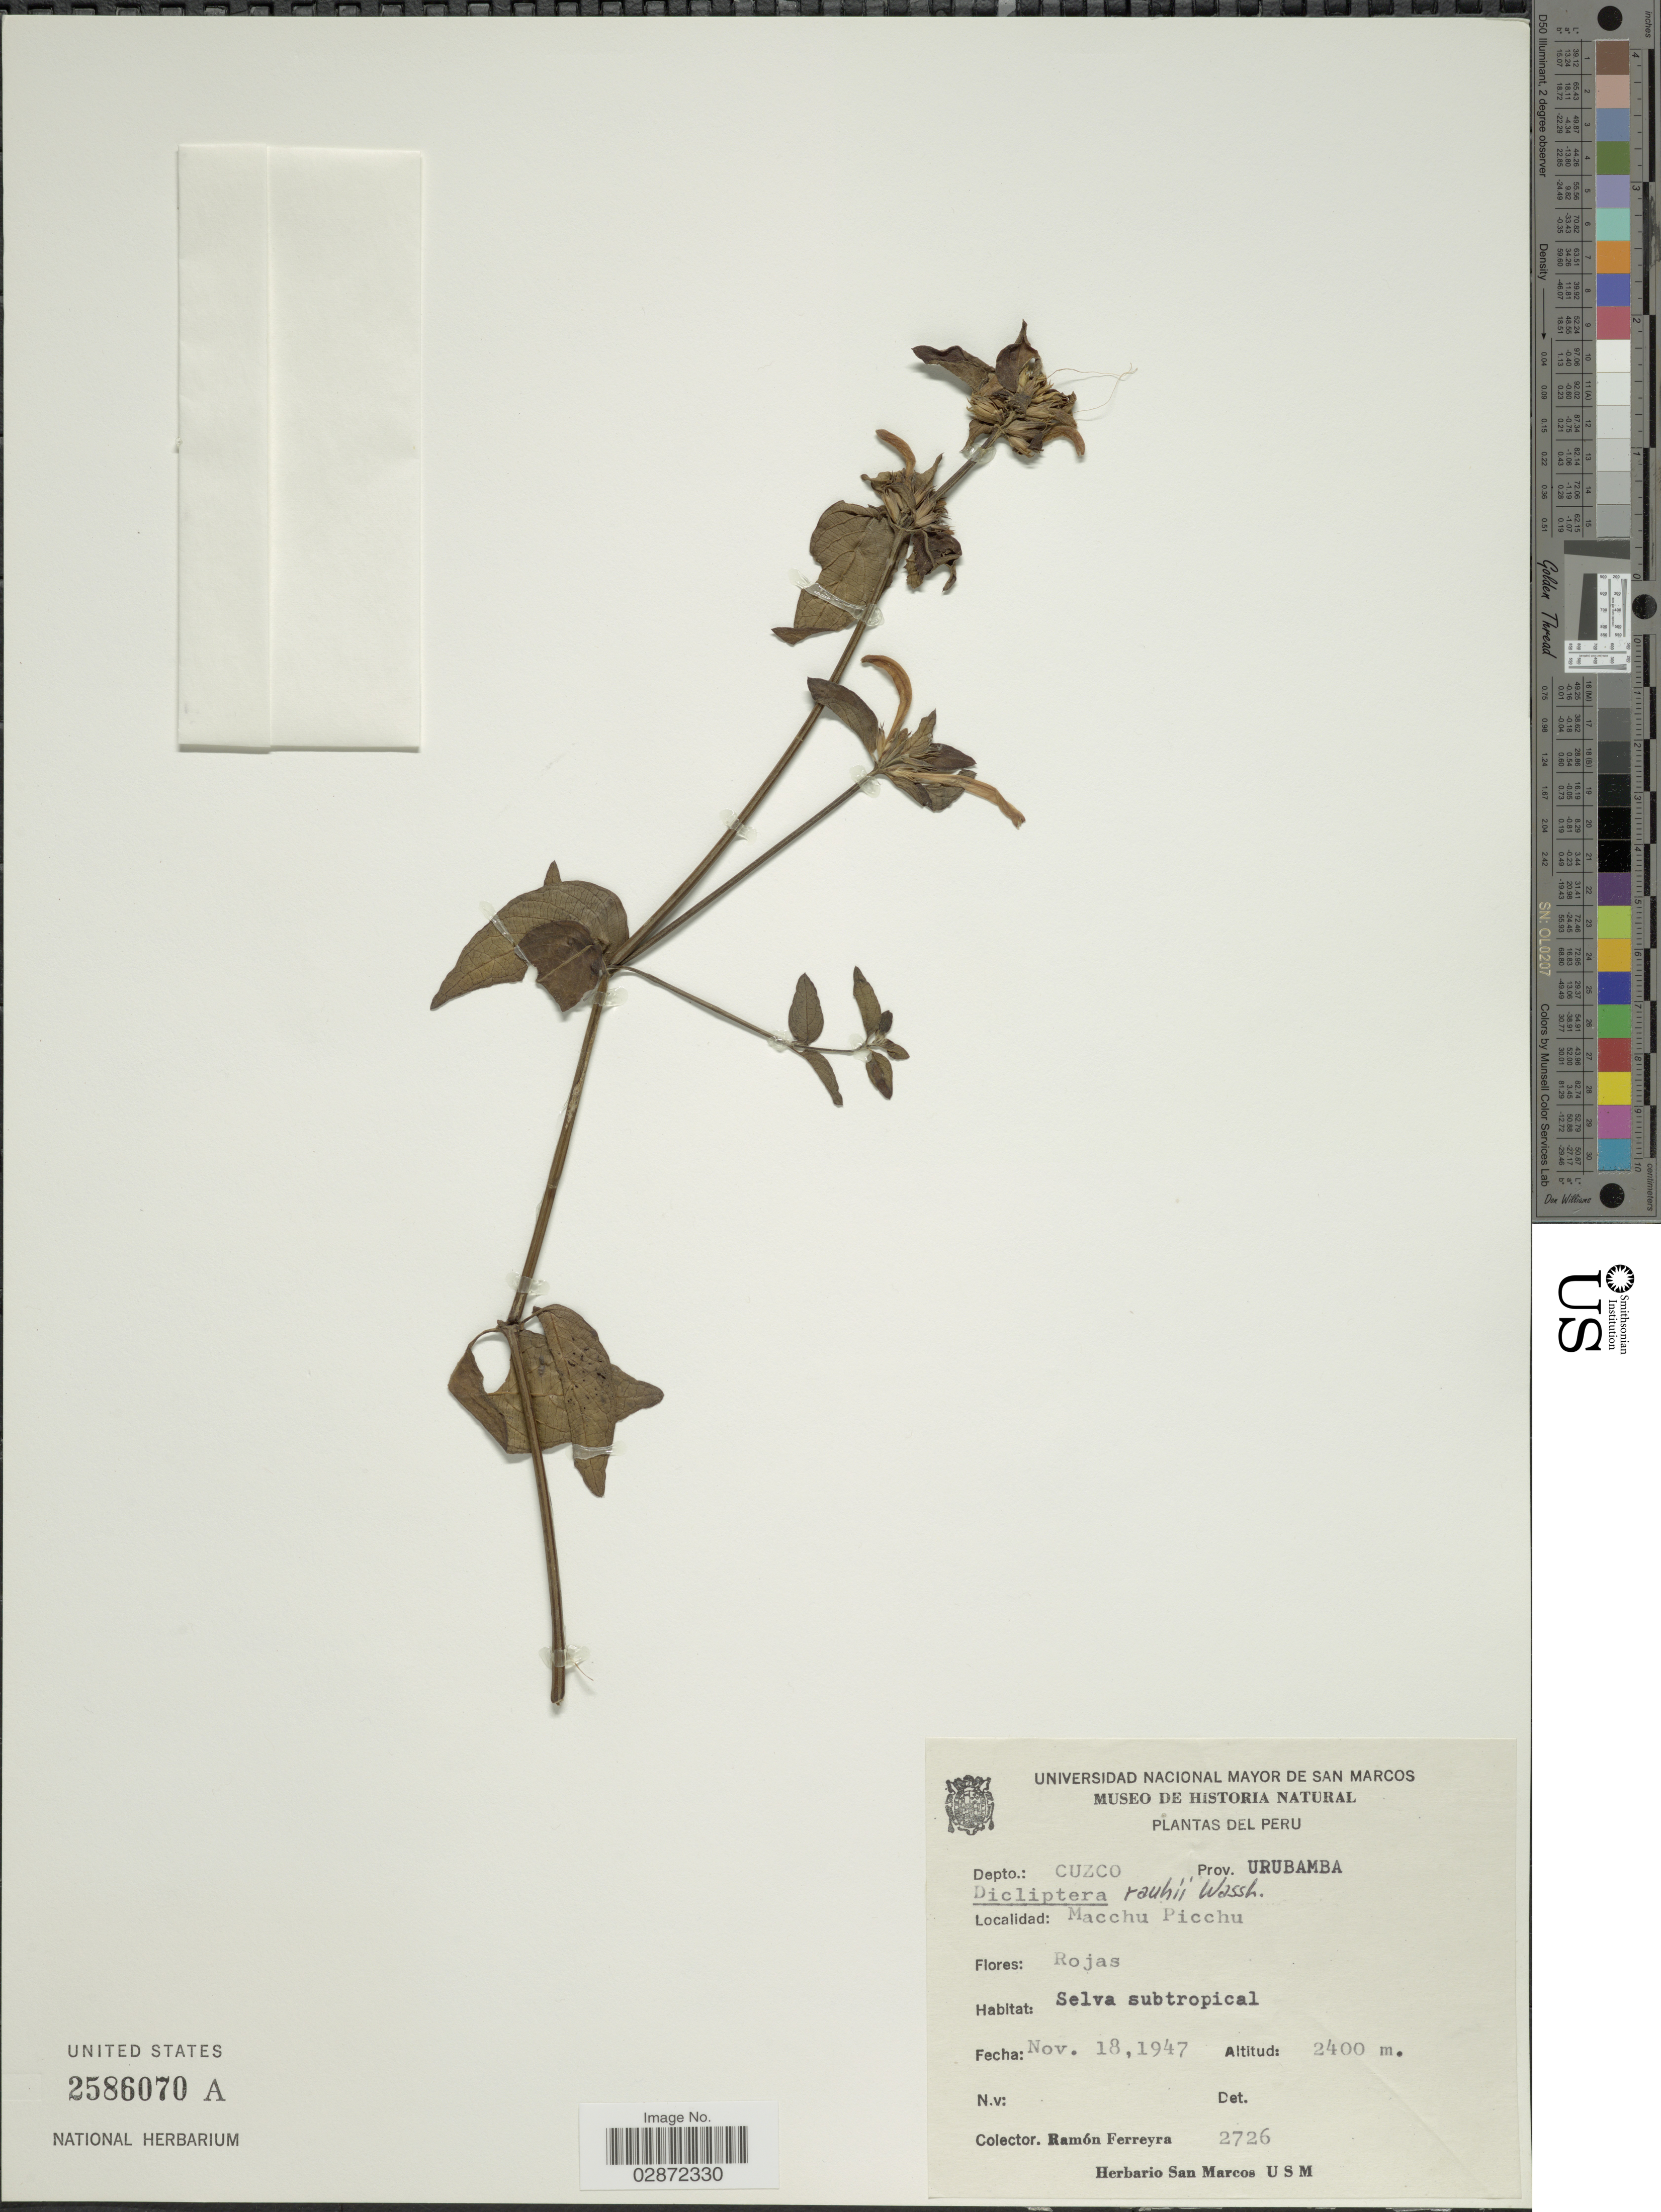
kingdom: Plantae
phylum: Tracheophyta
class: Magnoliopsida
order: Lamiales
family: Acanthaceae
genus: Dicliptera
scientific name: Dicliptera squarrosa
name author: Nees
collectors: R. A. Ferreyra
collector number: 2726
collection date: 1947-11-18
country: Peru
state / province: Cusco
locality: Depto.: Cuzco. Prvov. Urubamba. Machu Picchu.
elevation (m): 2400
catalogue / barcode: US 2586070A